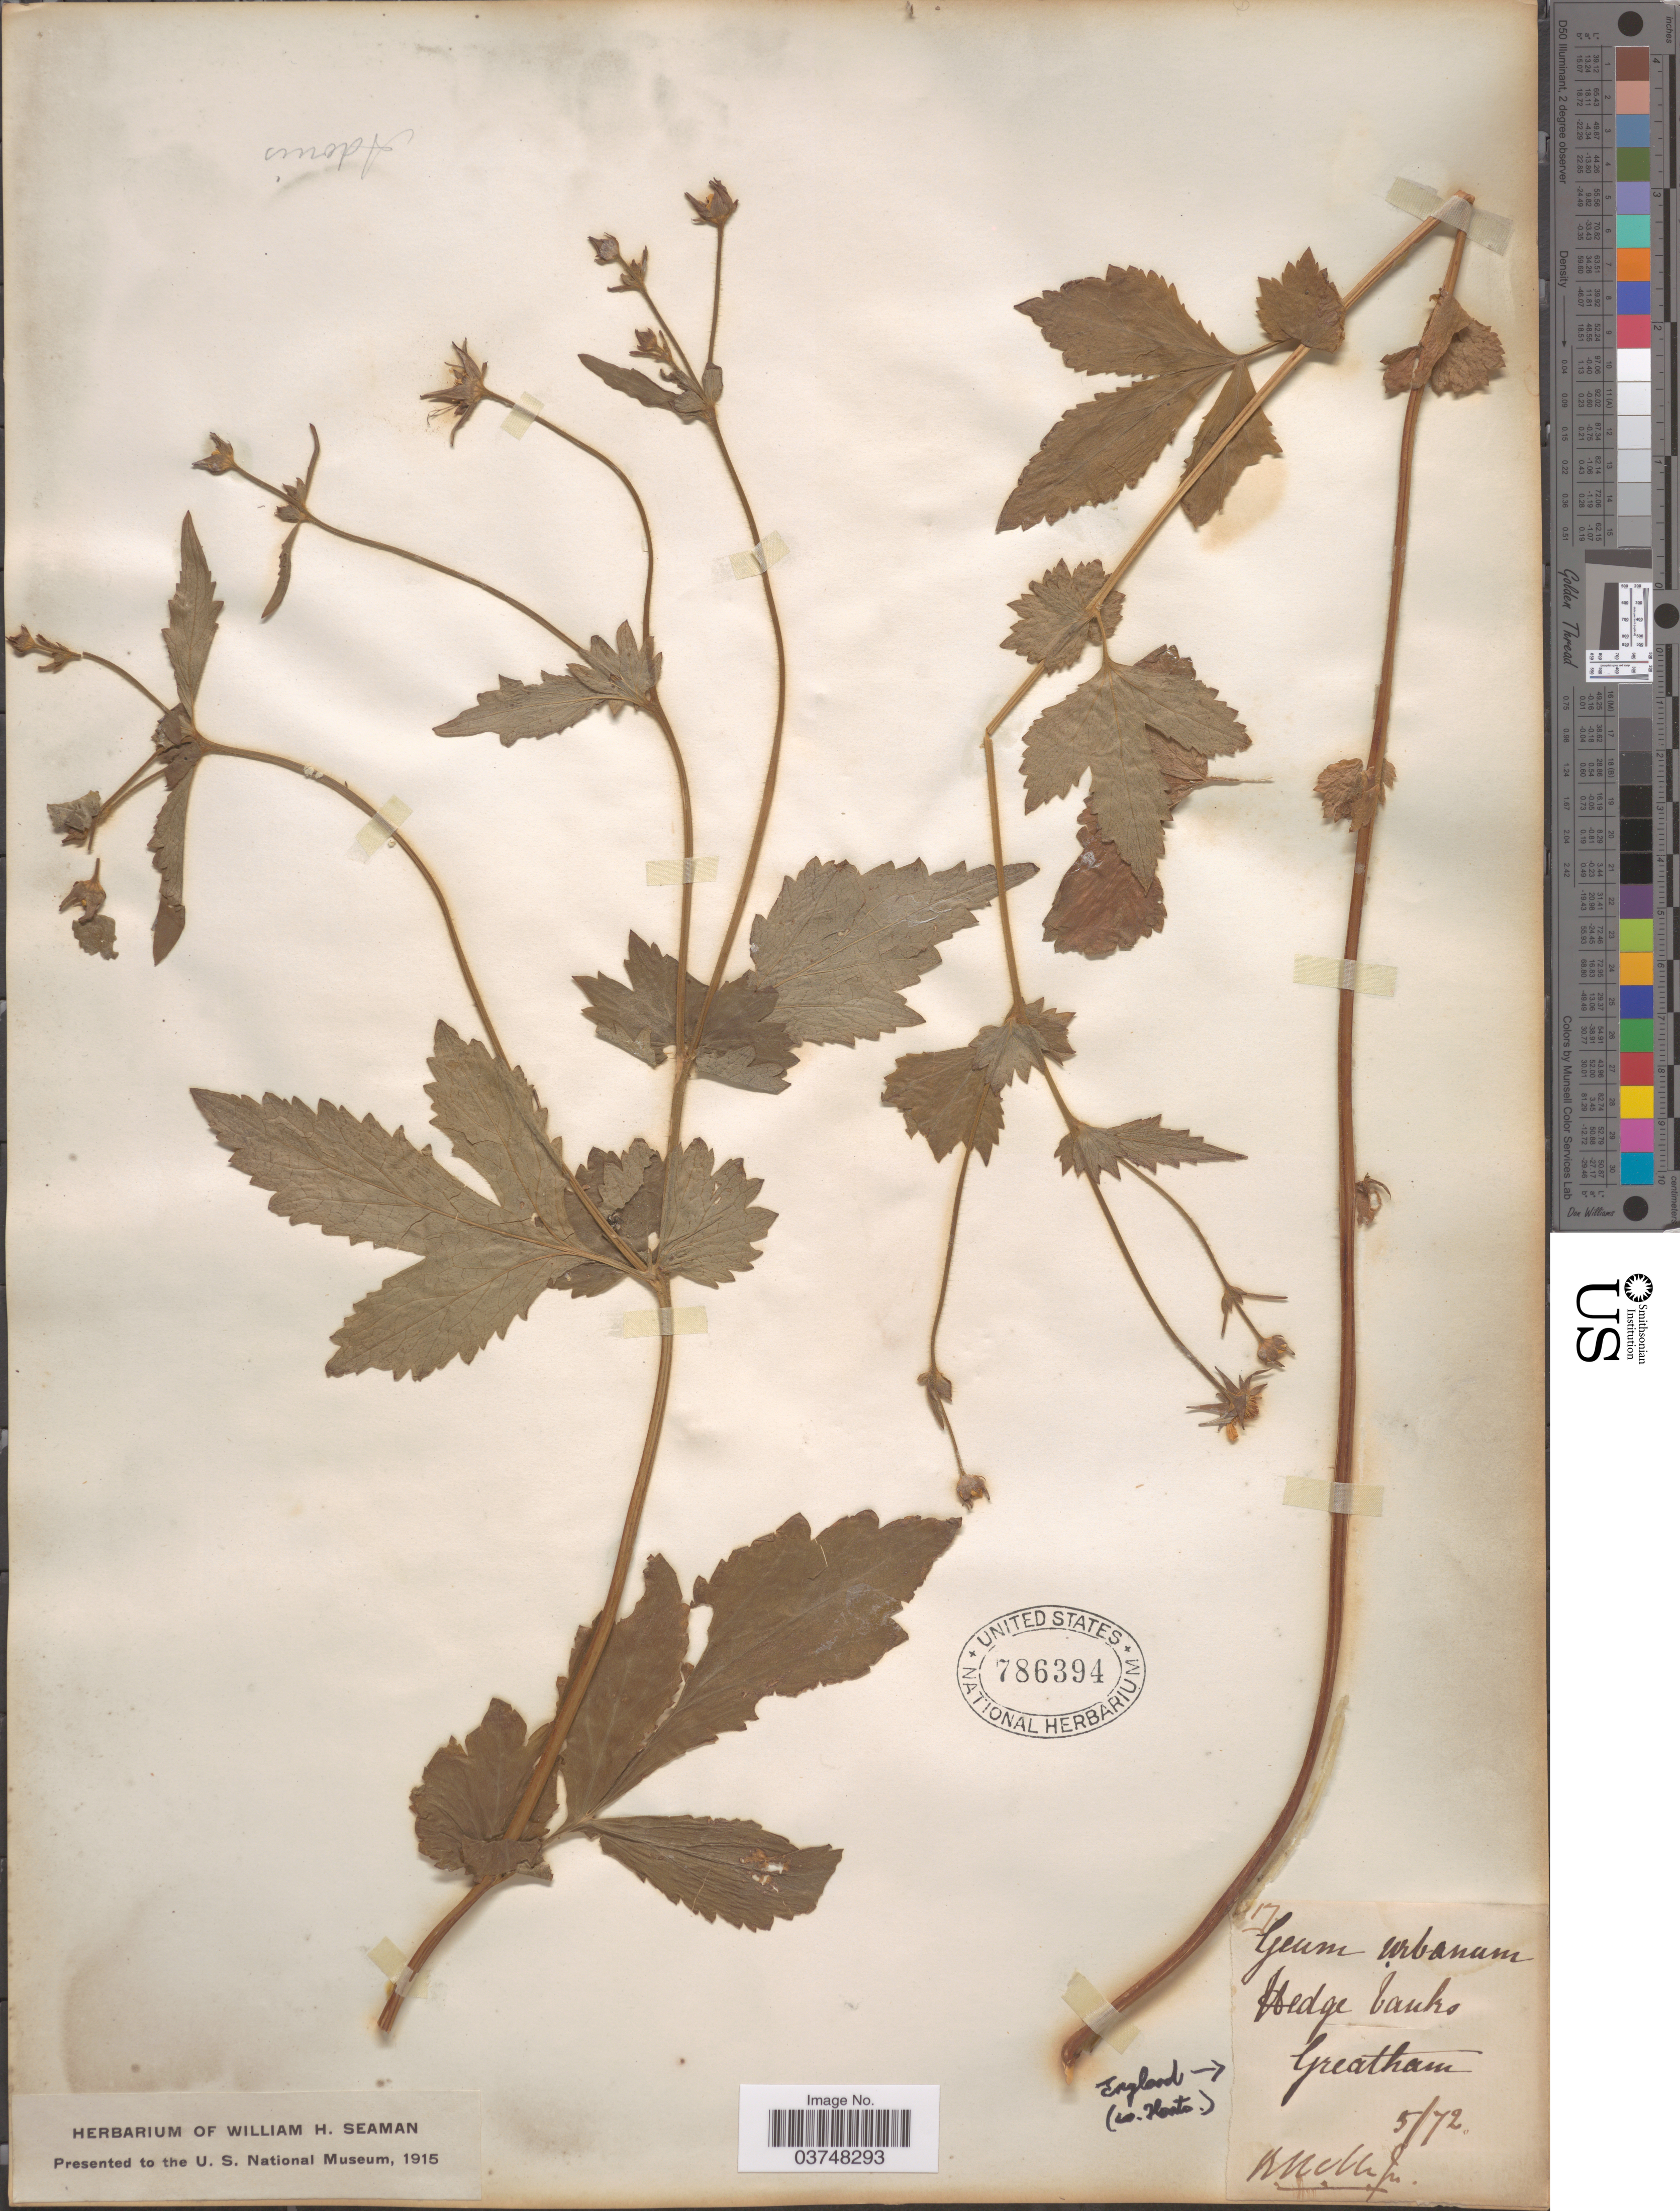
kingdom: Plantae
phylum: Tracheophyta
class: Magnoliopsida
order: Rosales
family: Rosaceae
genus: Geum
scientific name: Geum urbanum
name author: L.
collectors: B.M.M. Jr.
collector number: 17*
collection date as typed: Transcribed d/m/y: /5/72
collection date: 1872-05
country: United Kingdom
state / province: England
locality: Hedge banks. Greatham.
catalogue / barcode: US 786394